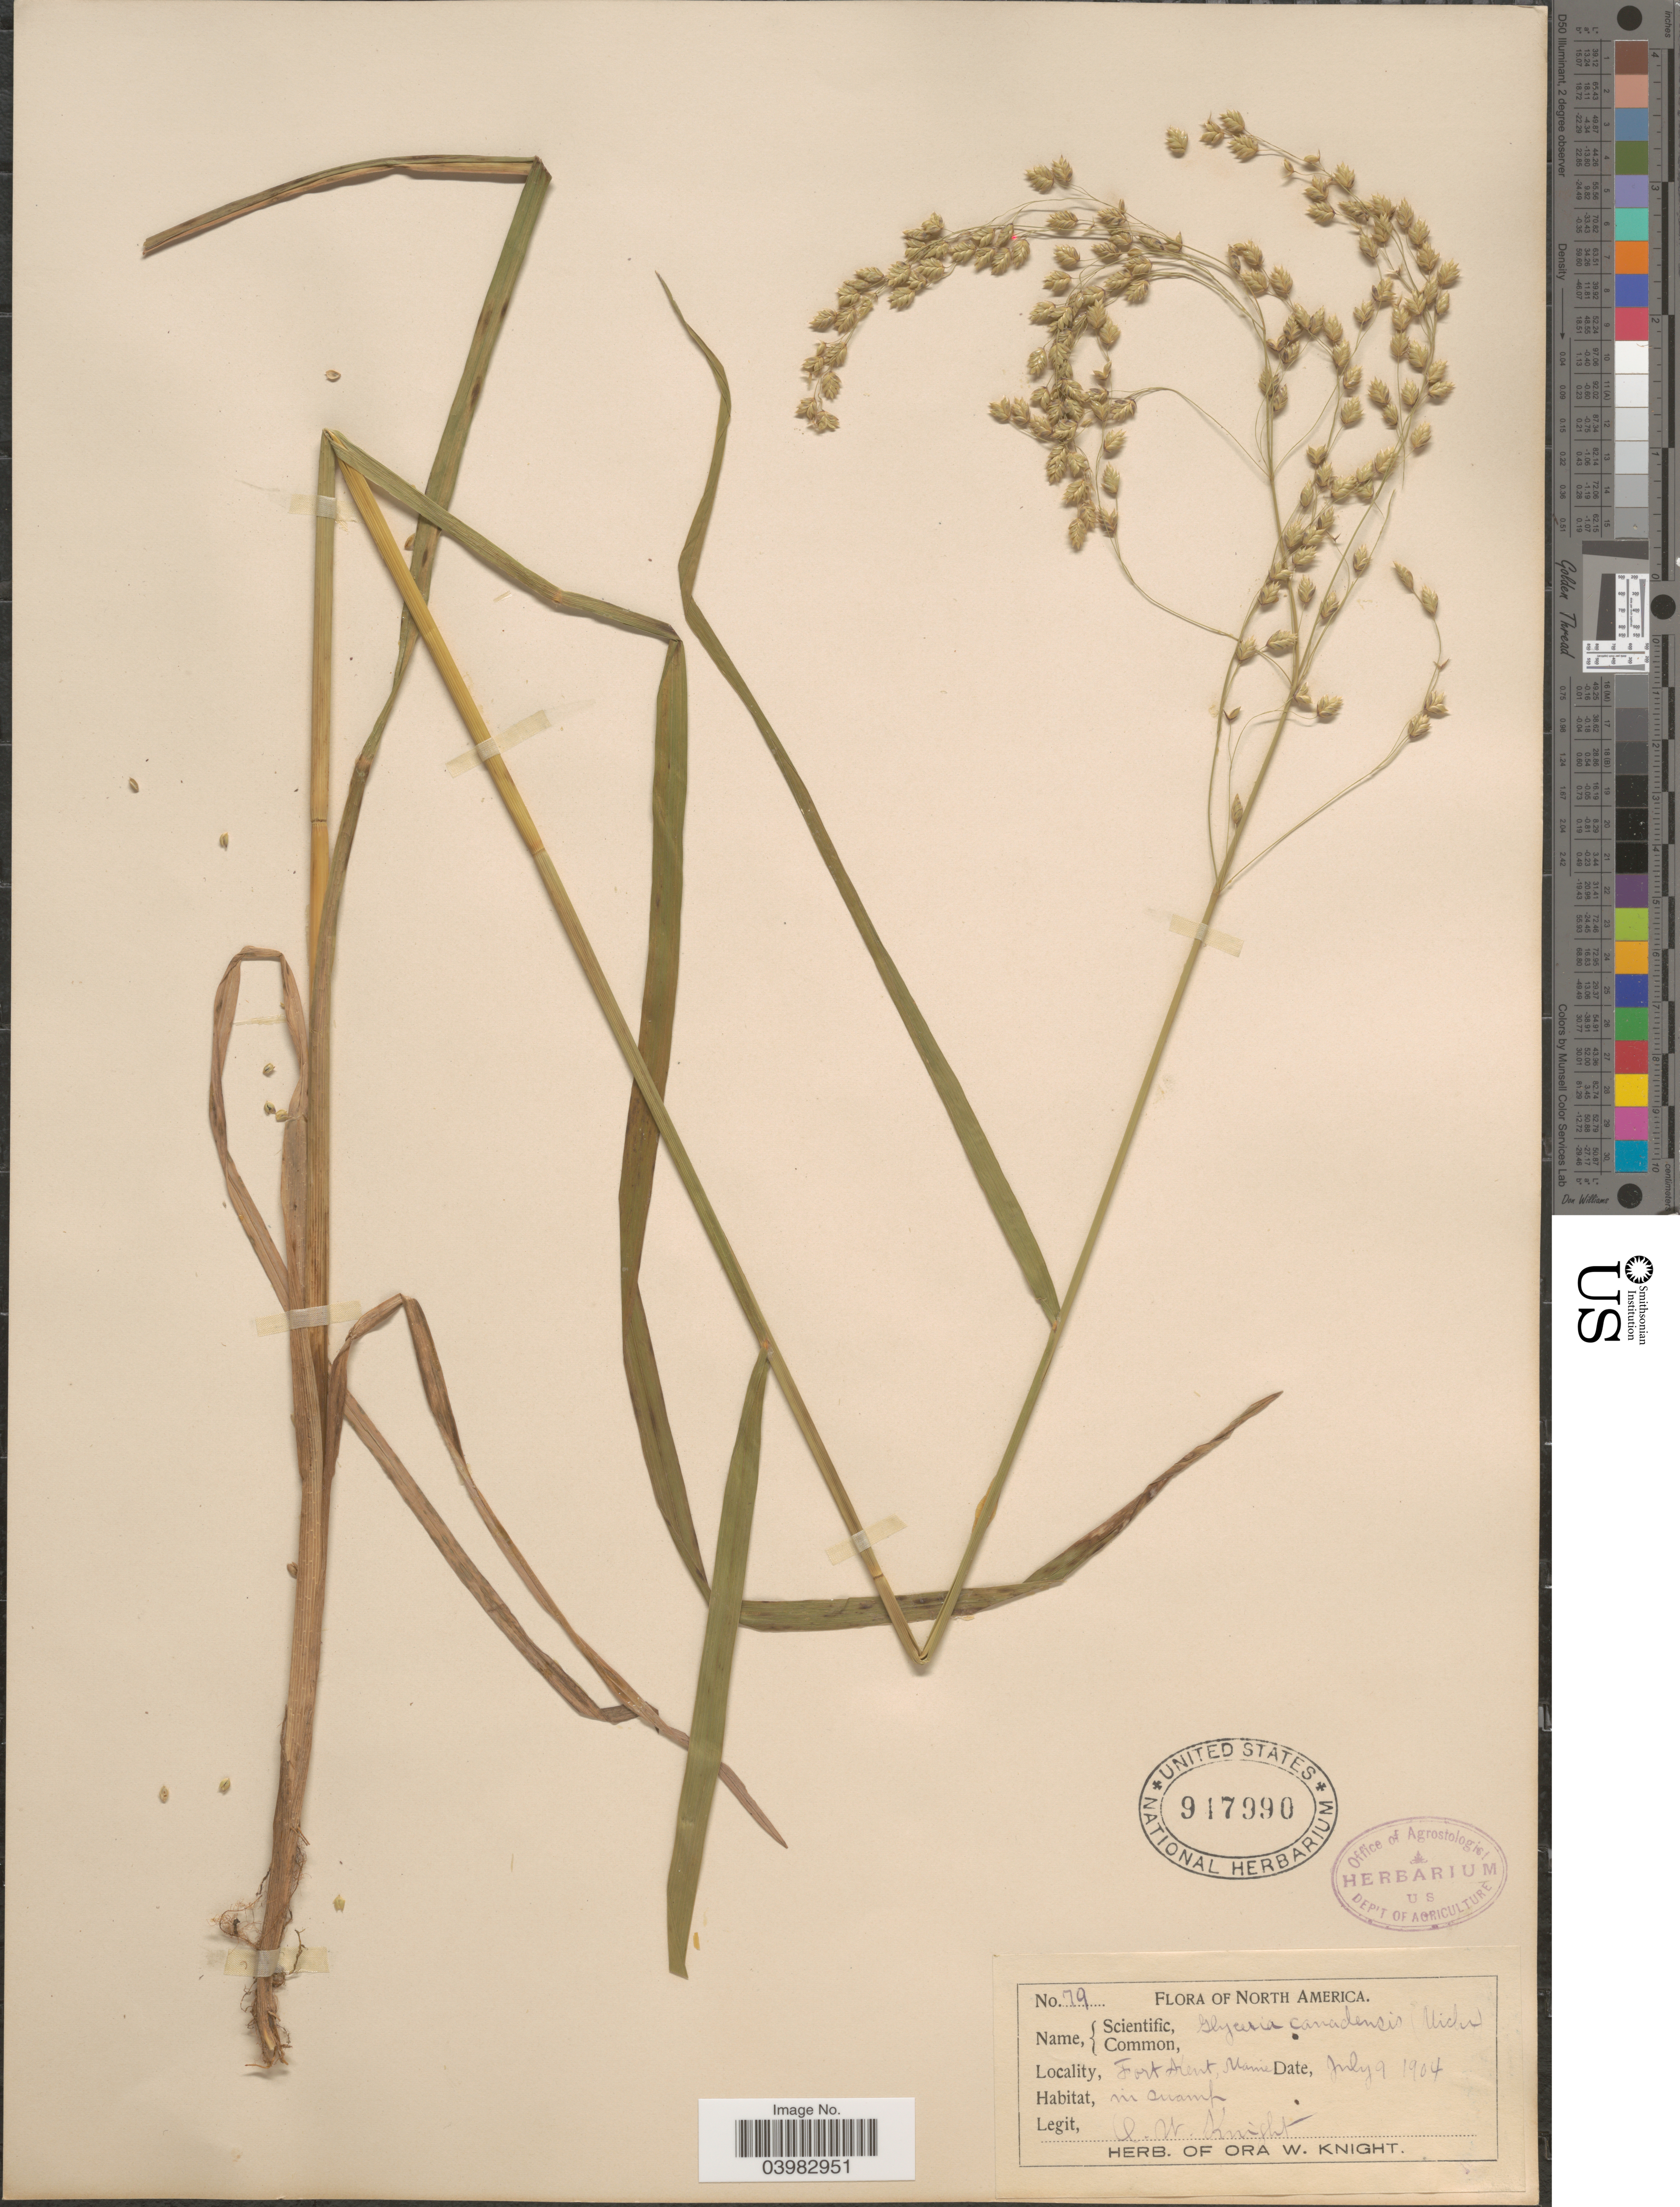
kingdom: Plantae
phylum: Tracheophyta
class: Liliopsida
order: Poales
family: Poaceae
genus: Glyceria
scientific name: Glyceria canadensis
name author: (Michx.) Trin.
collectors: O. Knight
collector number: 79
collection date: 1904-07-09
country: United States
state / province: Maine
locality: Fort Kent.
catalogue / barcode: US 947990